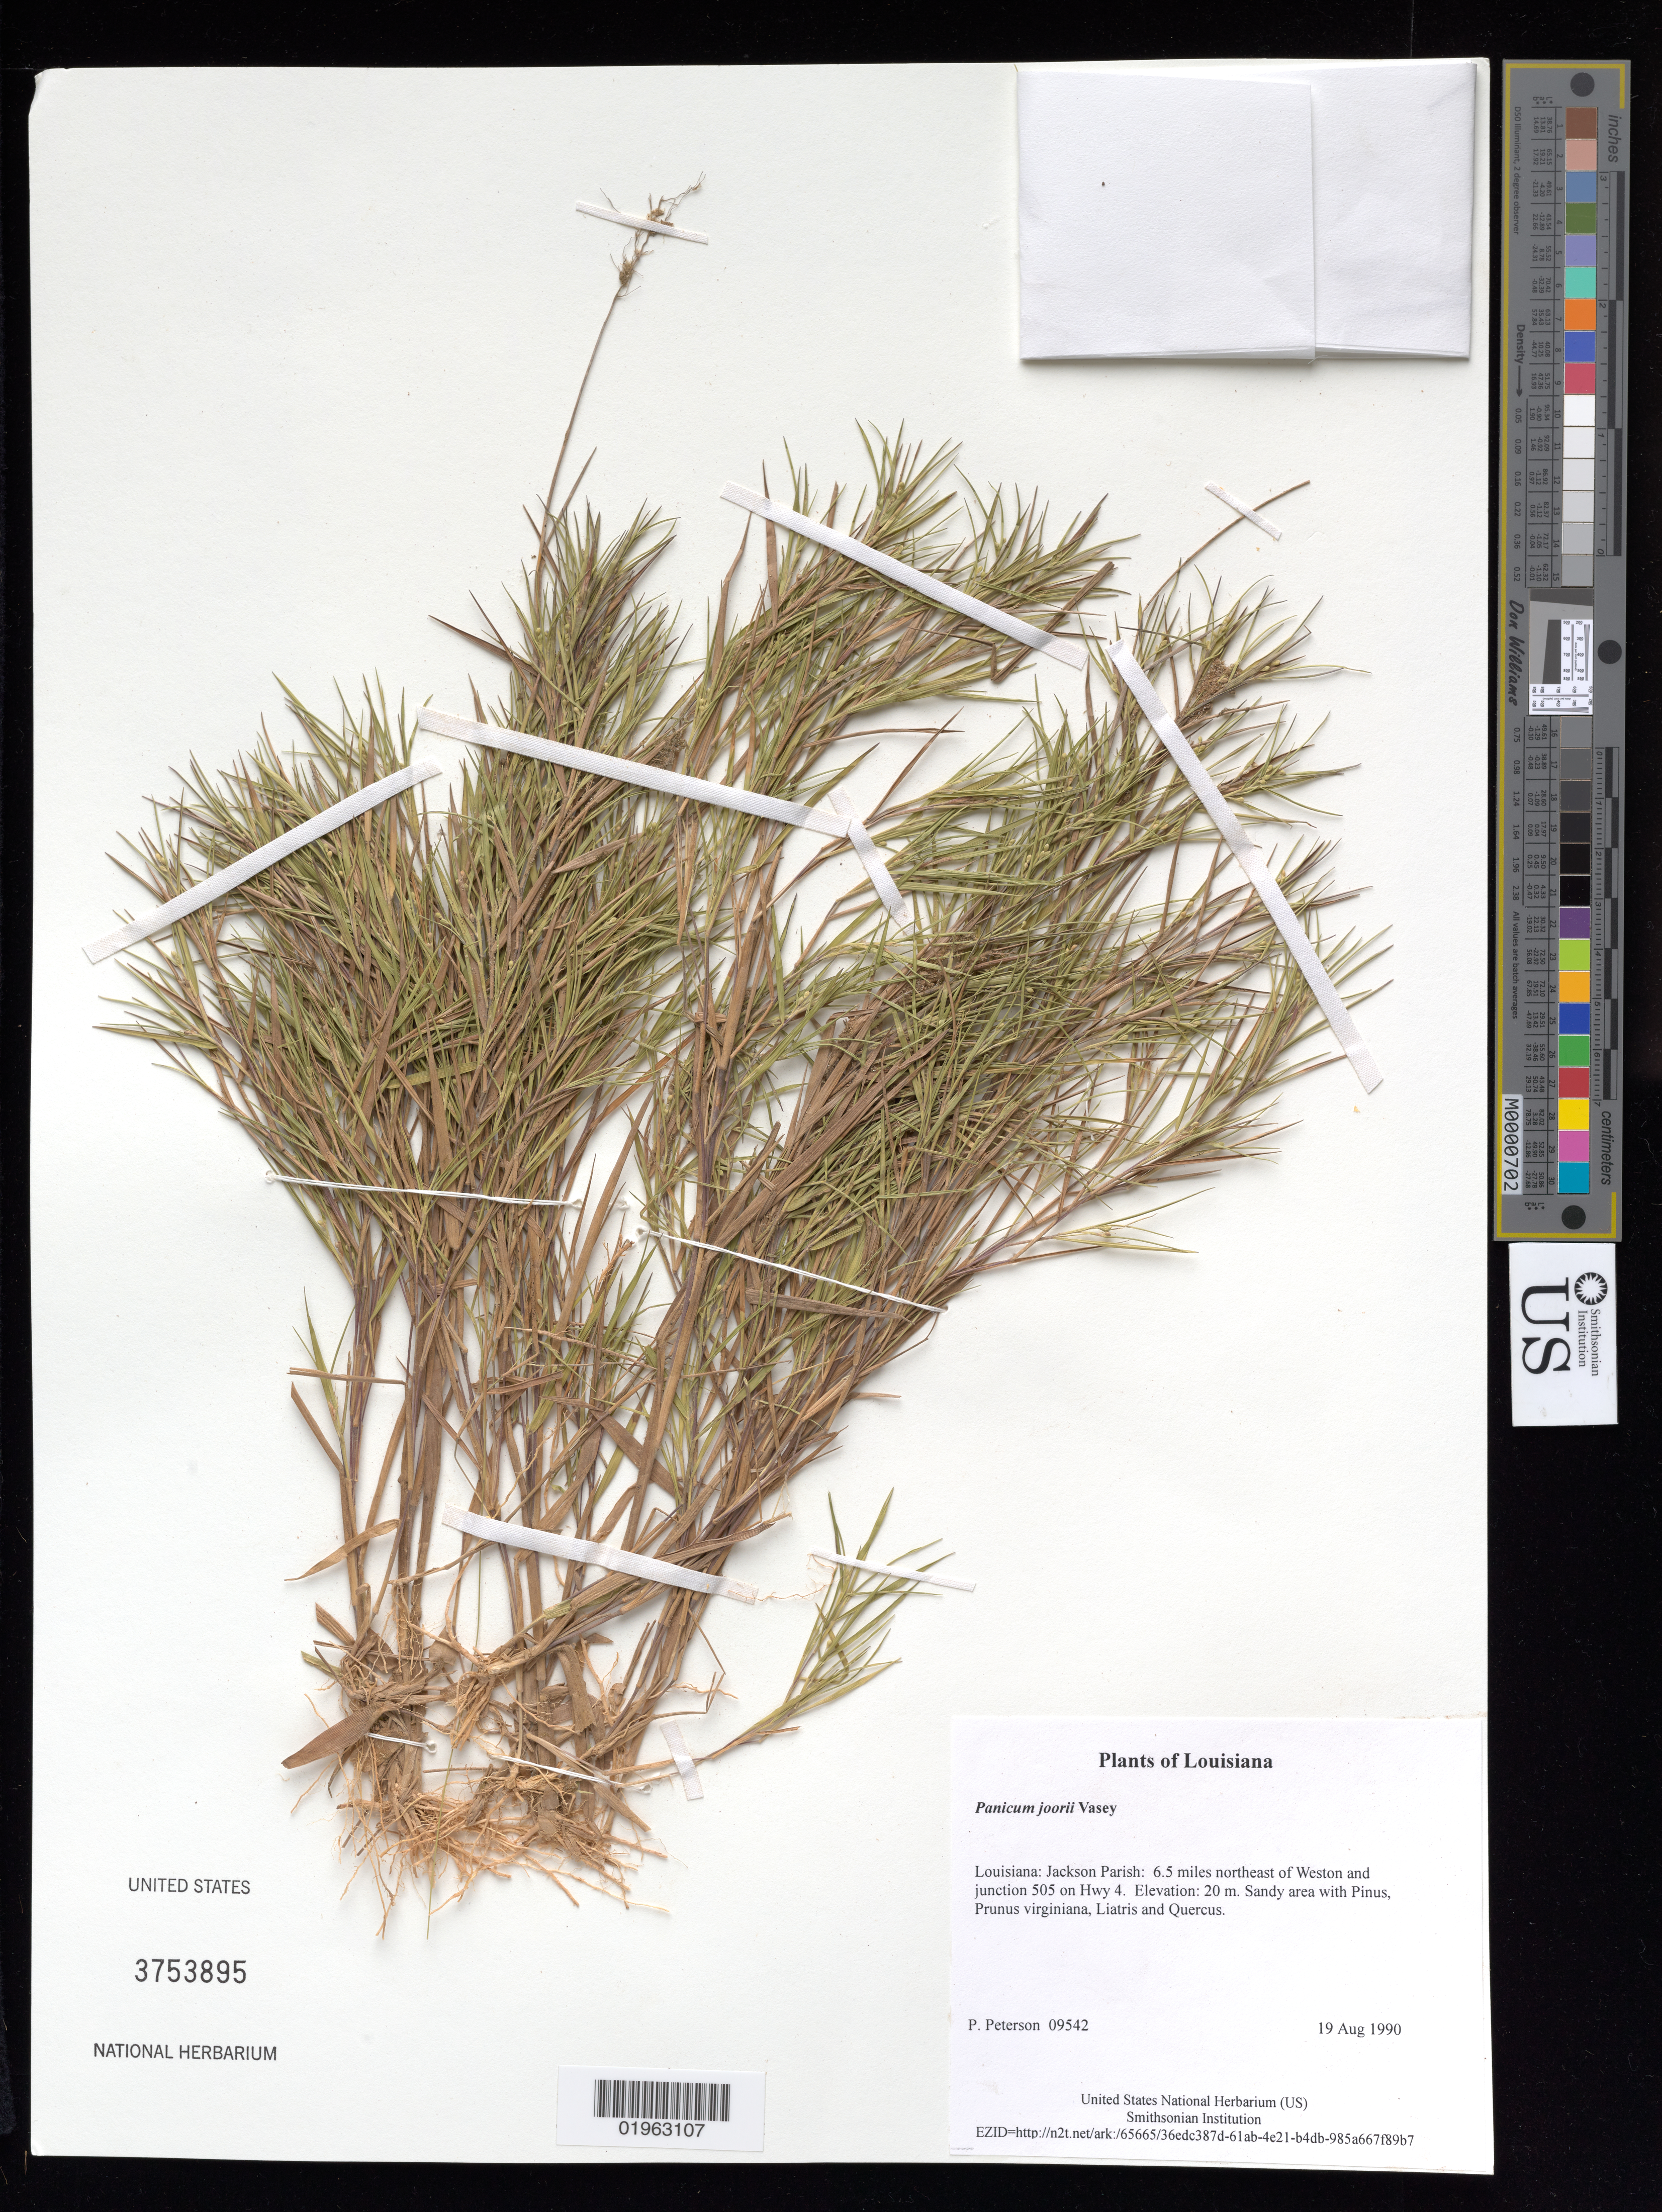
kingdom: Plantae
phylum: Tracheophyta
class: Liliopsida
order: Poales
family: Poaceae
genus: Dichanthelium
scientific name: Dichanthelium sp.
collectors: P. M. Peterson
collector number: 09542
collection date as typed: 19 Aug 1990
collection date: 1990-08-19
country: United States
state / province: Louisiana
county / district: Jackson Parish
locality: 6.5 miles northeast of Weston and junction 505 on Hwy 4.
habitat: Sandy area with Pinus, Prunus virginiana, Liatris and Quercus.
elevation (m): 20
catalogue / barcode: US 3753895